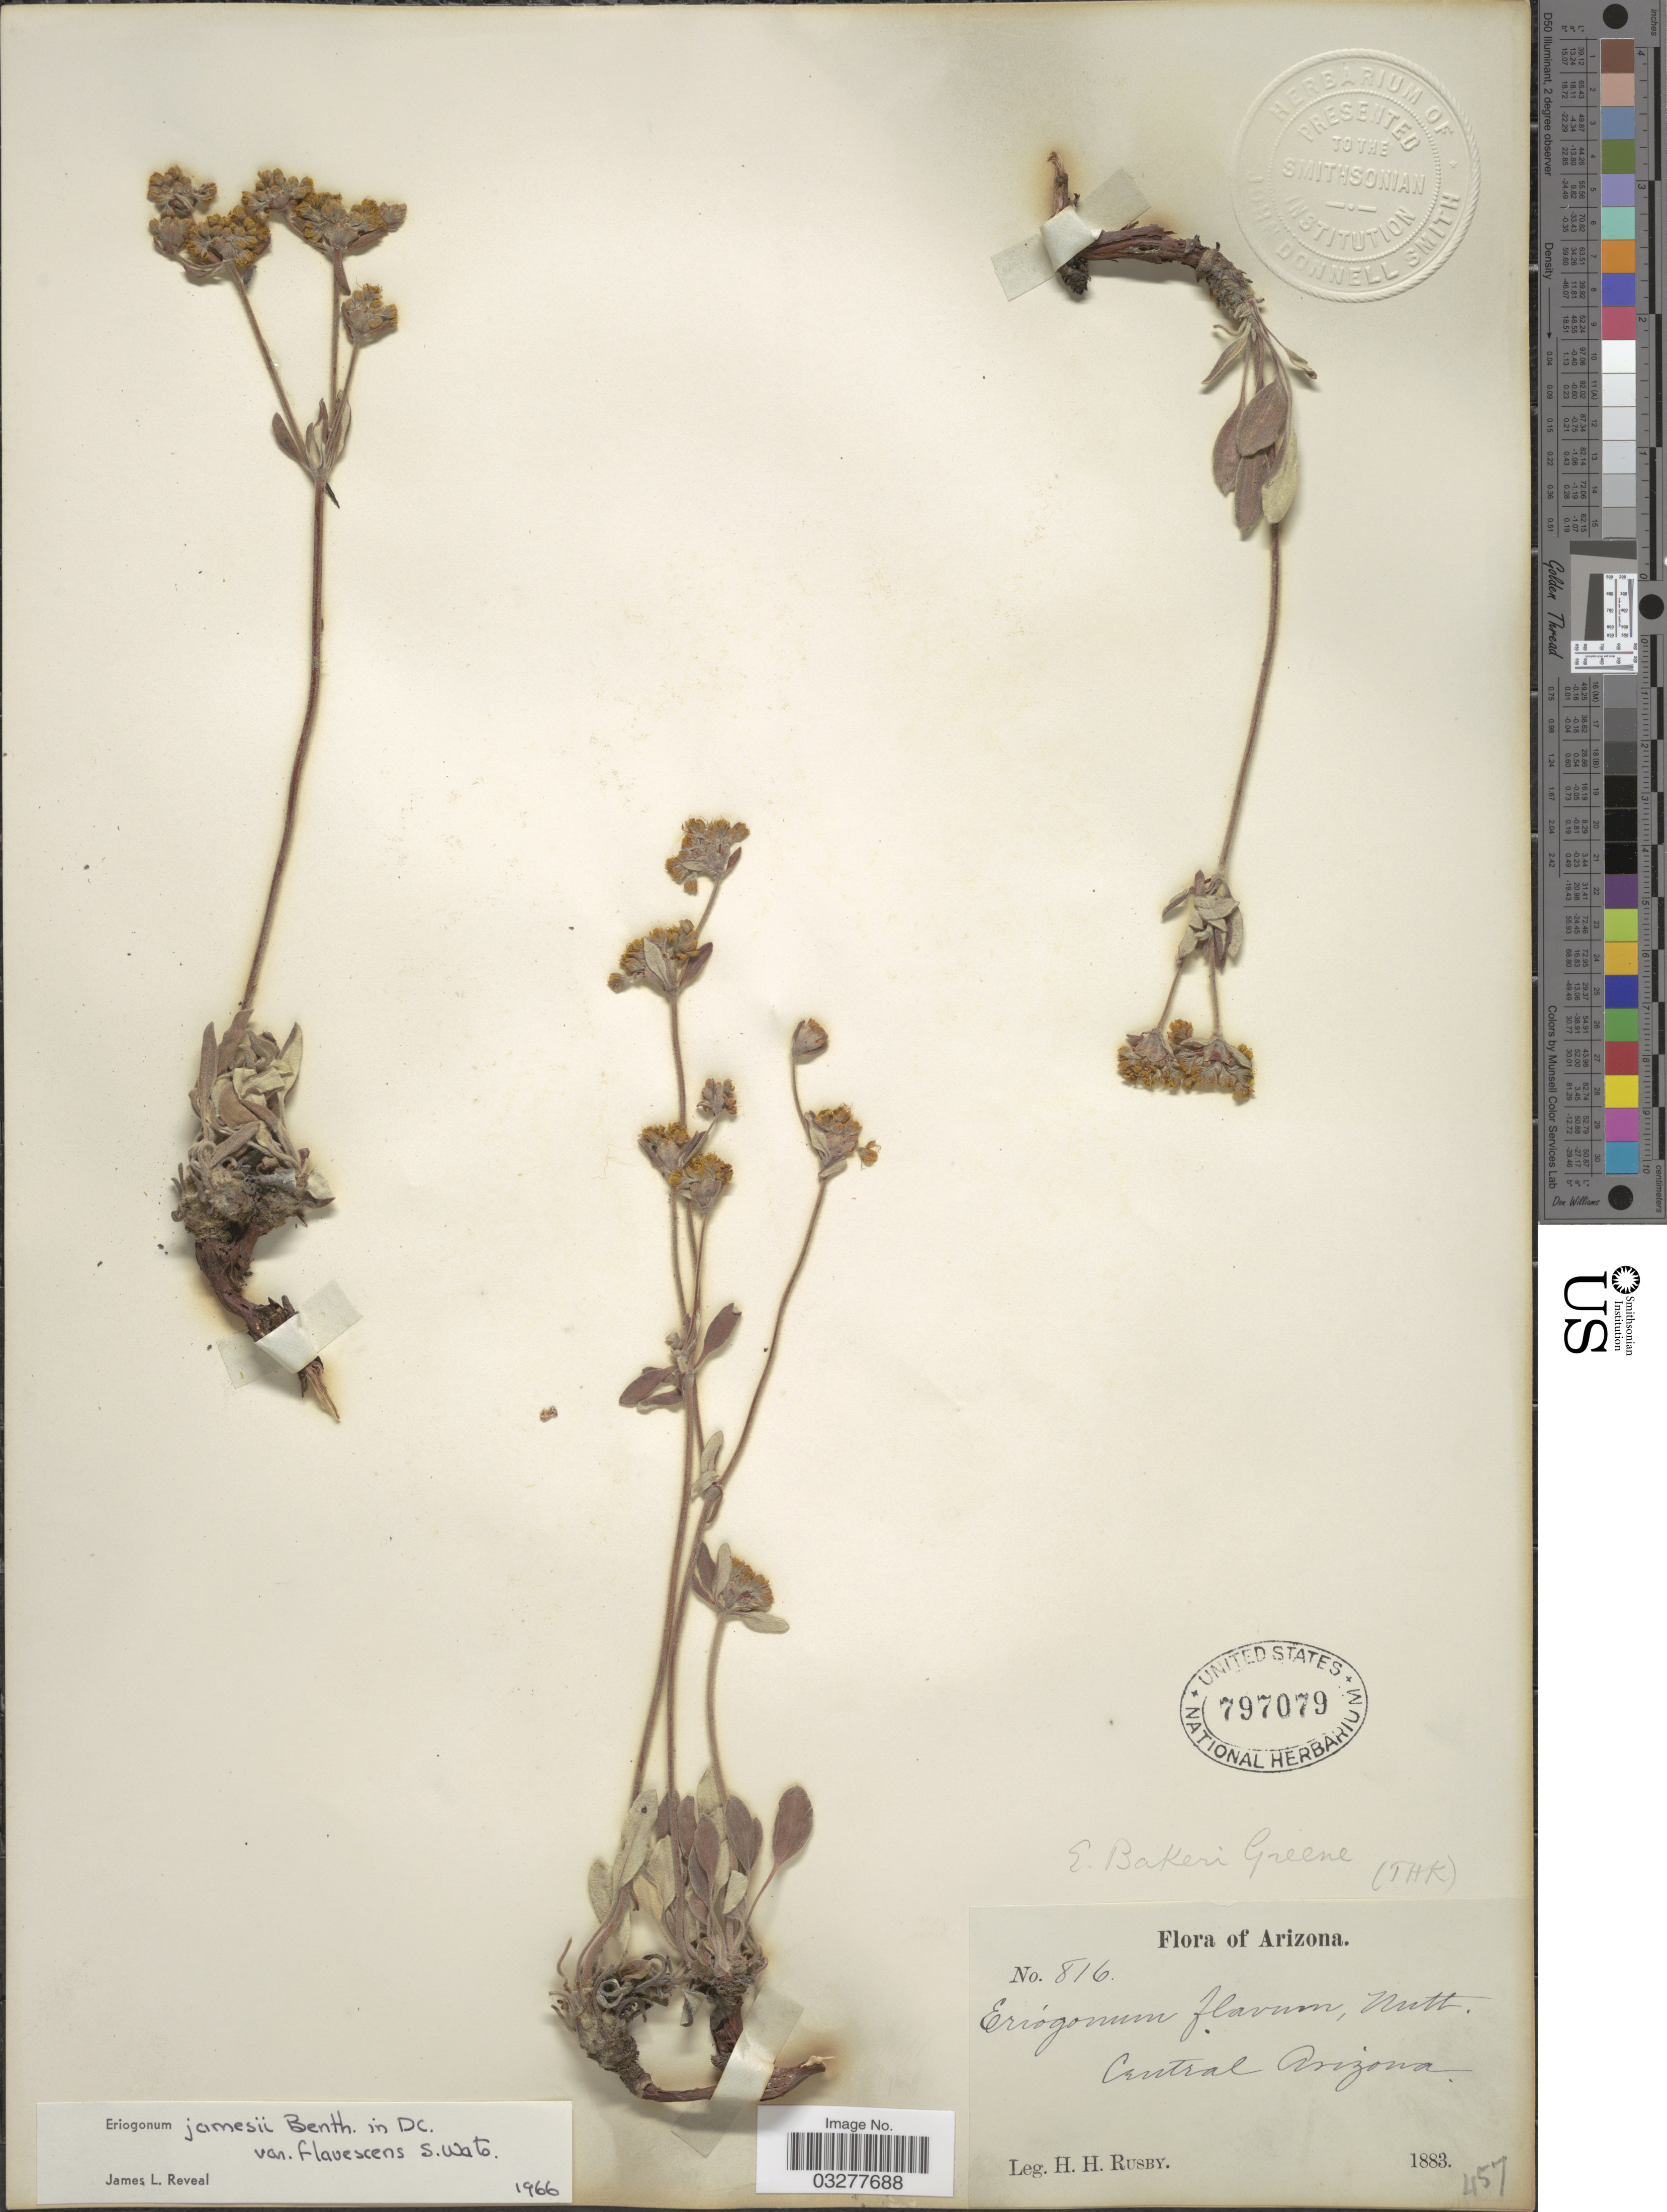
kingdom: Plantae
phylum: Tracheophyta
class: Magnoliopsida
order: Caryophyllales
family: Polygonaceae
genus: Eriogonum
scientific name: Eriogonum jamesii var. flavescens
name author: S. Watson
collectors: H. H. Rusby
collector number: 816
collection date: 1883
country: United States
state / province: Arizona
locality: Central Arizona.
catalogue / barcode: US 797079